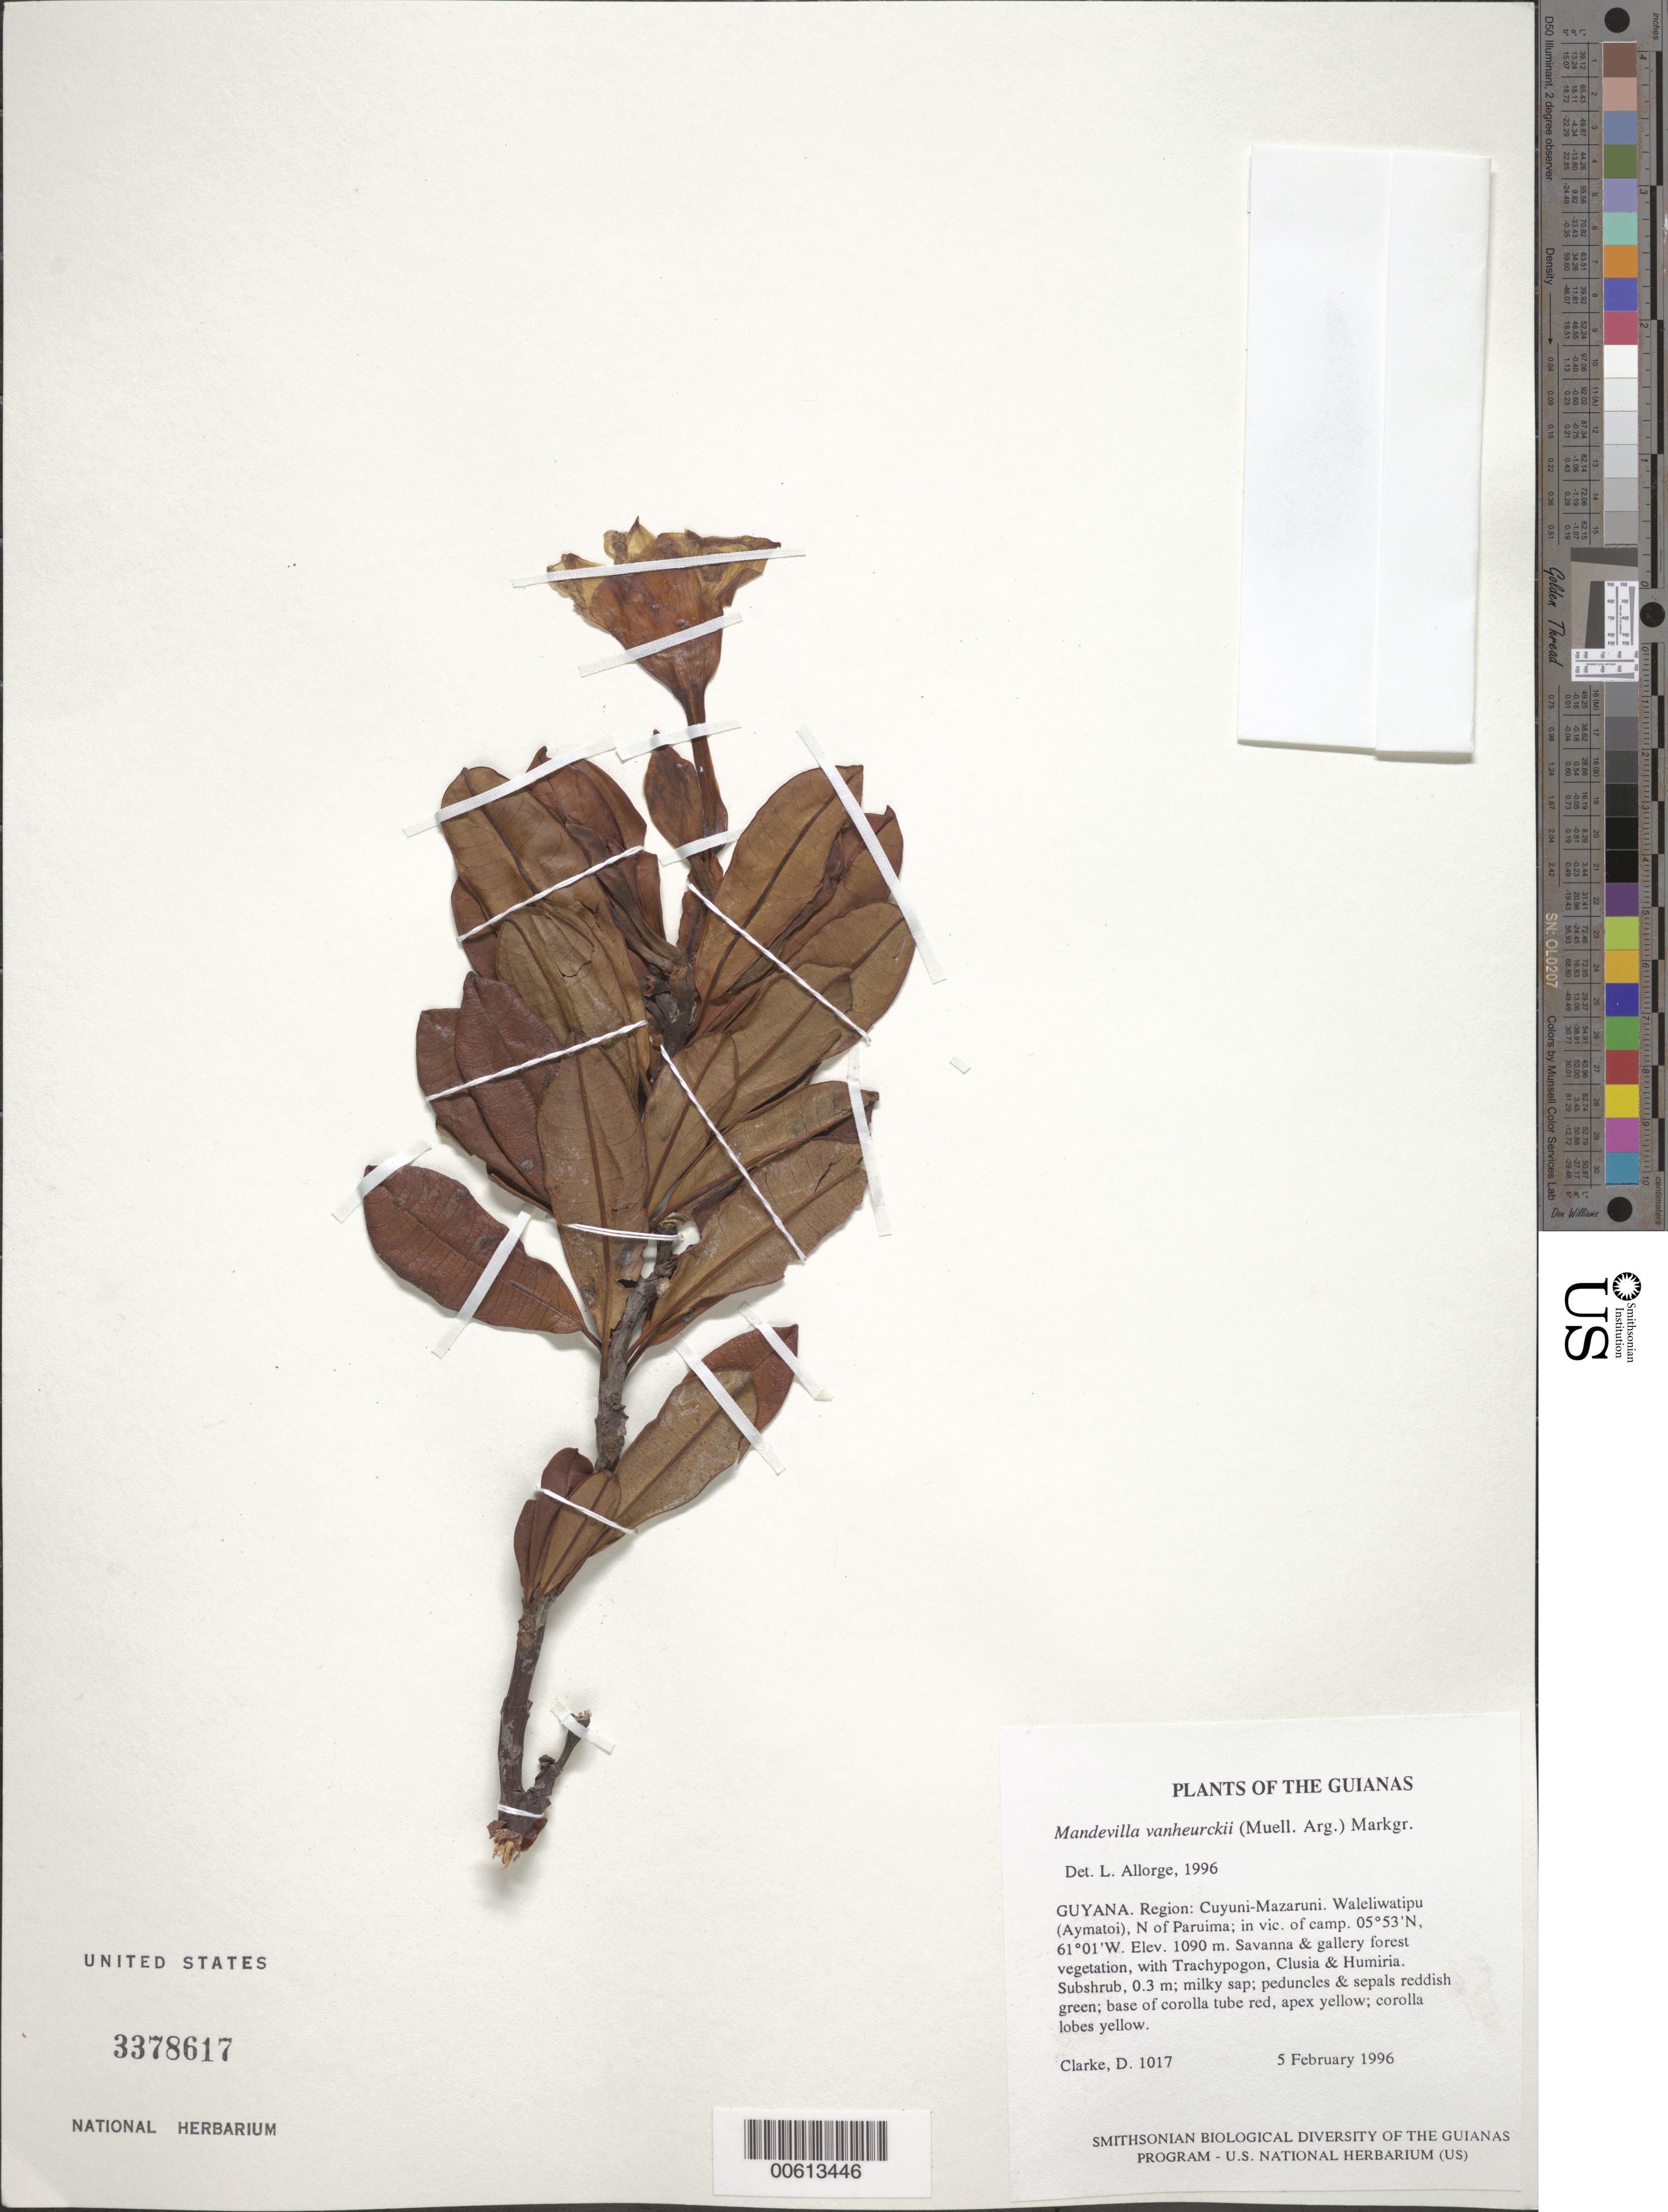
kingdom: Plantae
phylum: Tracheophyta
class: Magnoliopsida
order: Gentianales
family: Apocynaceae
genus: Mandevilla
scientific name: Mandevilla vanheurckii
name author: (Müll. Arg.) Markgr.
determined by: Allorge, L.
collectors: H. D. Clarke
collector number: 1017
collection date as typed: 5 February 1996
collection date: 1996-02-05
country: Guyana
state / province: Cuyuni-Mazaruni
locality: Waleliwatipu (Aymatoi), N of Paruima; in vic. of camp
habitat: Savanna & gallery forest vegetation, with Trachypogon, Clusia & Humiria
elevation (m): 1090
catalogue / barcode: US 3378617